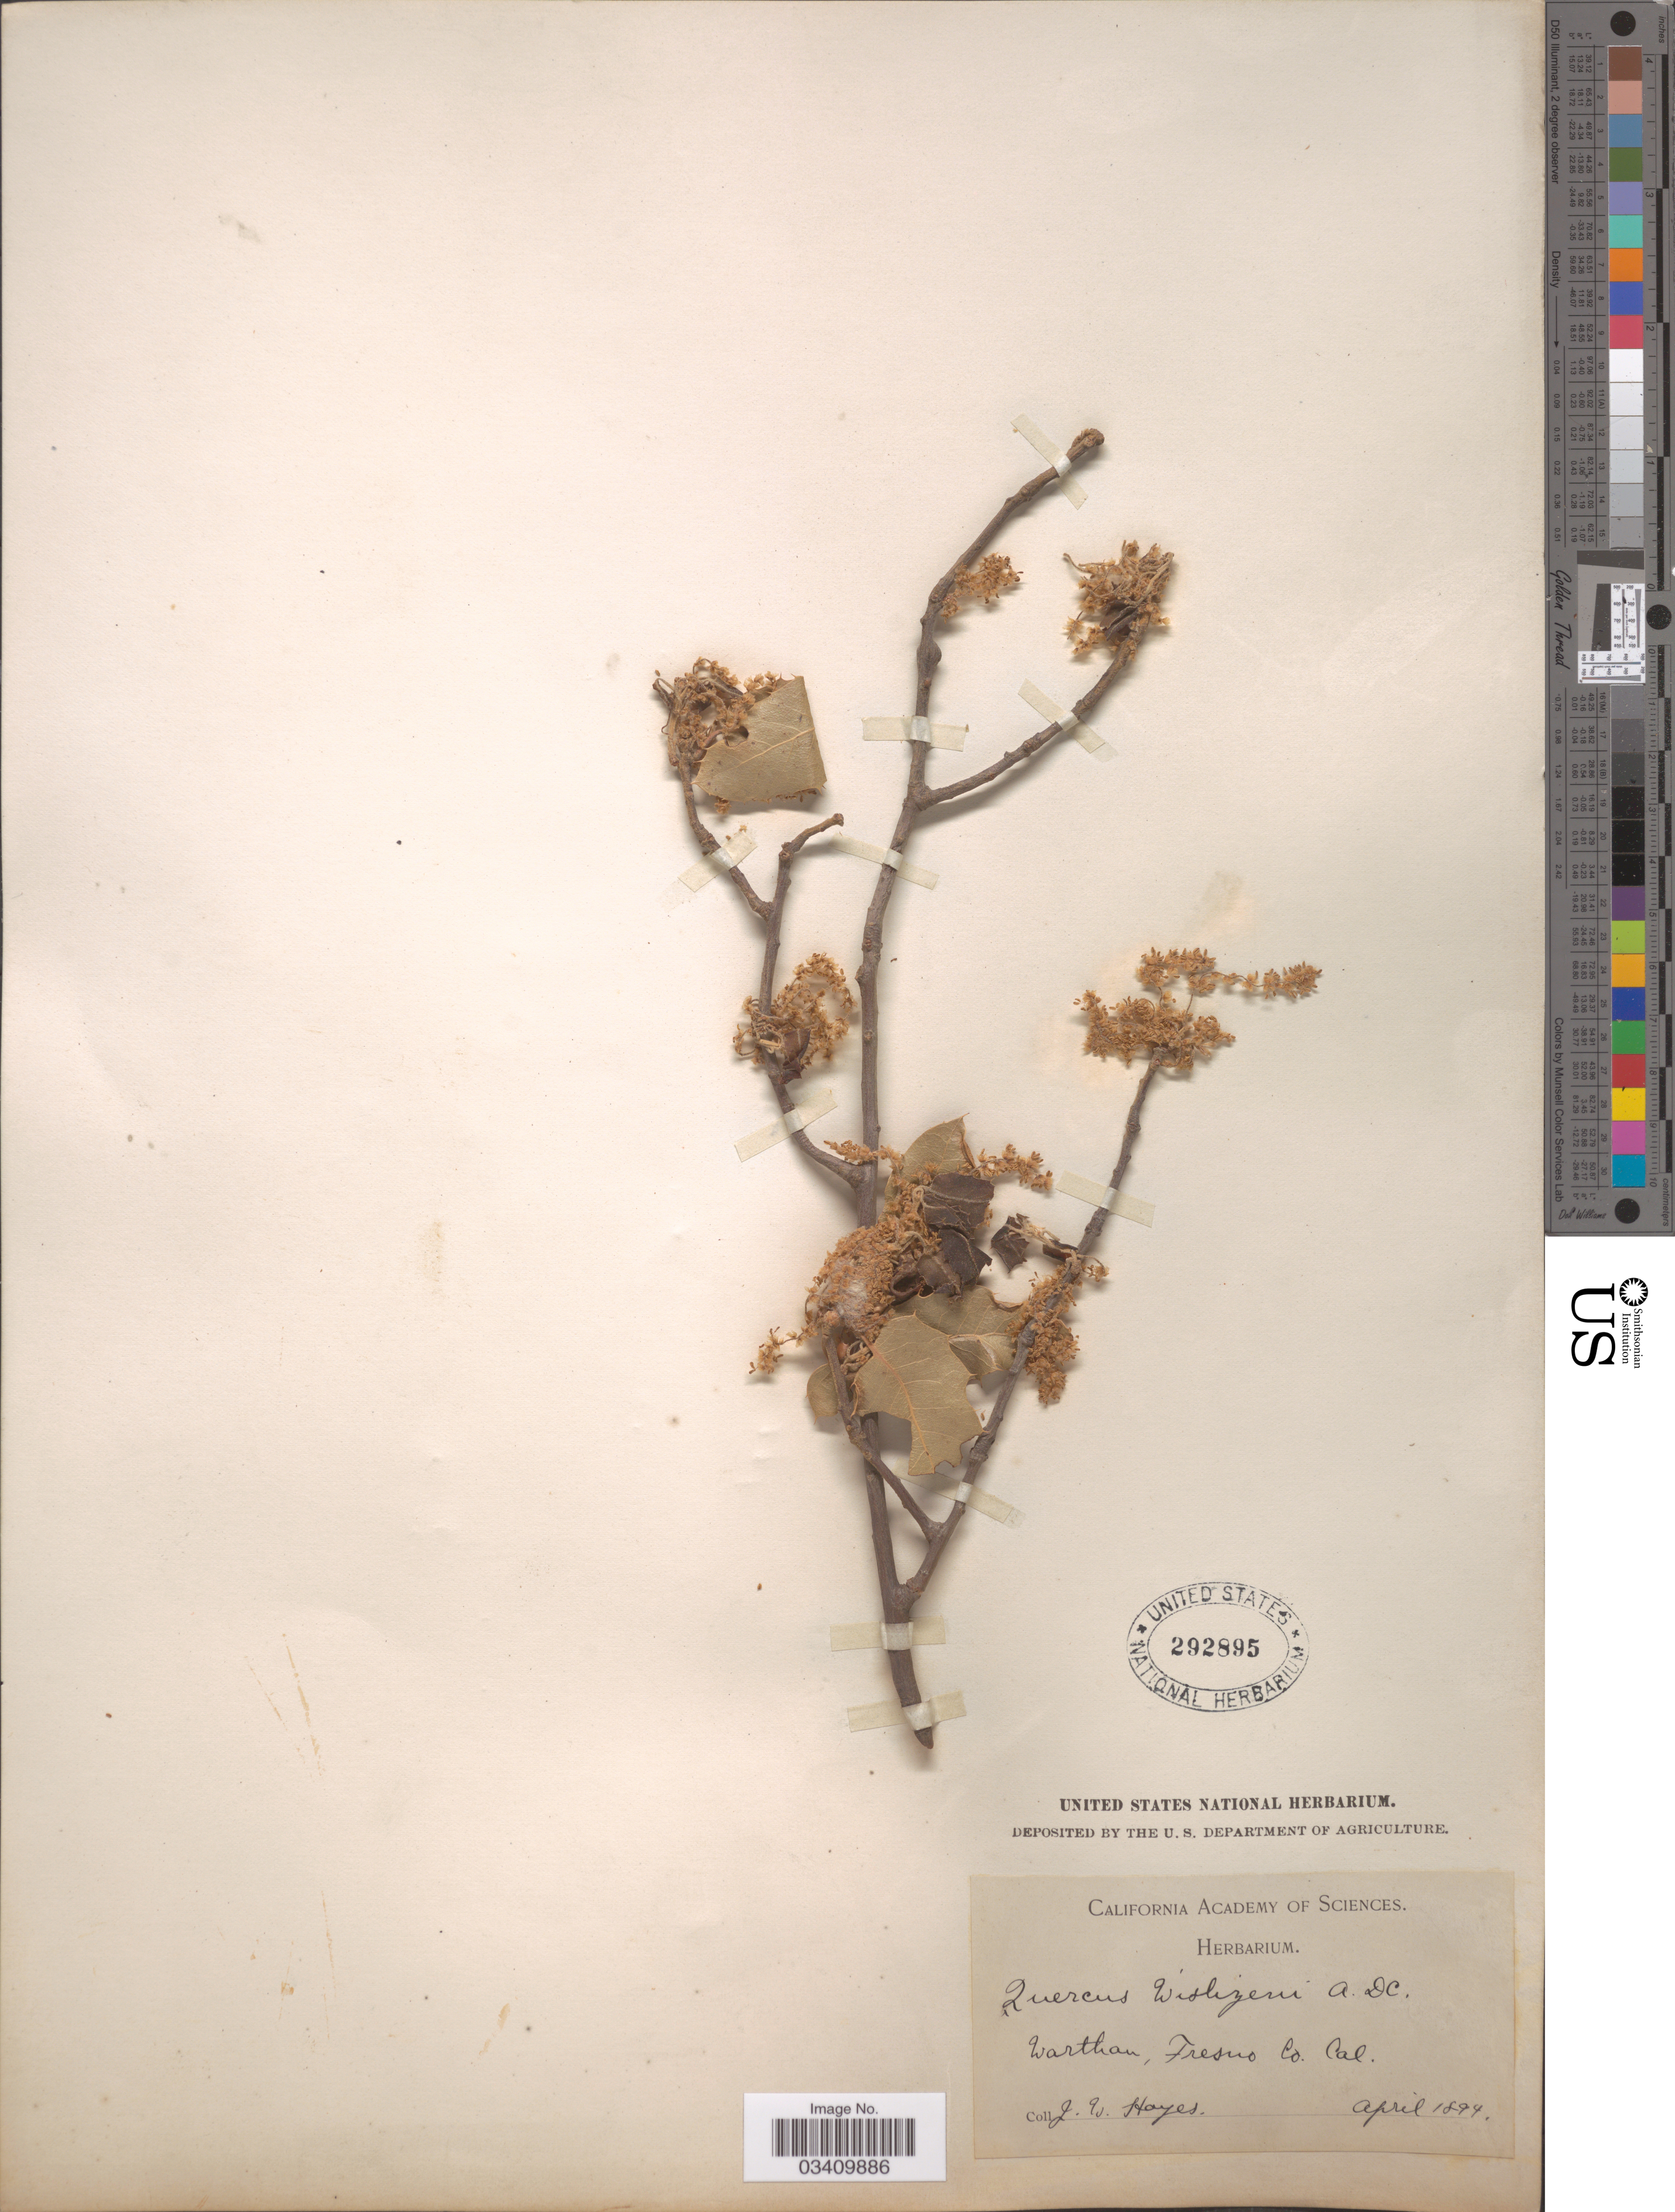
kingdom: Plantae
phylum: Tracheophyta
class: Magnoliopsida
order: Fagales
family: Fagaceae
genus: Quercus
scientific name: Quercus wislizeni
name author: A. DC.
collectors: J. Hayes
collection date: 1894-04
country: United States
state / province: California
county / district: Fresno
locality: Warthan, Fresno Co.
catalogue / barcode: US 292895